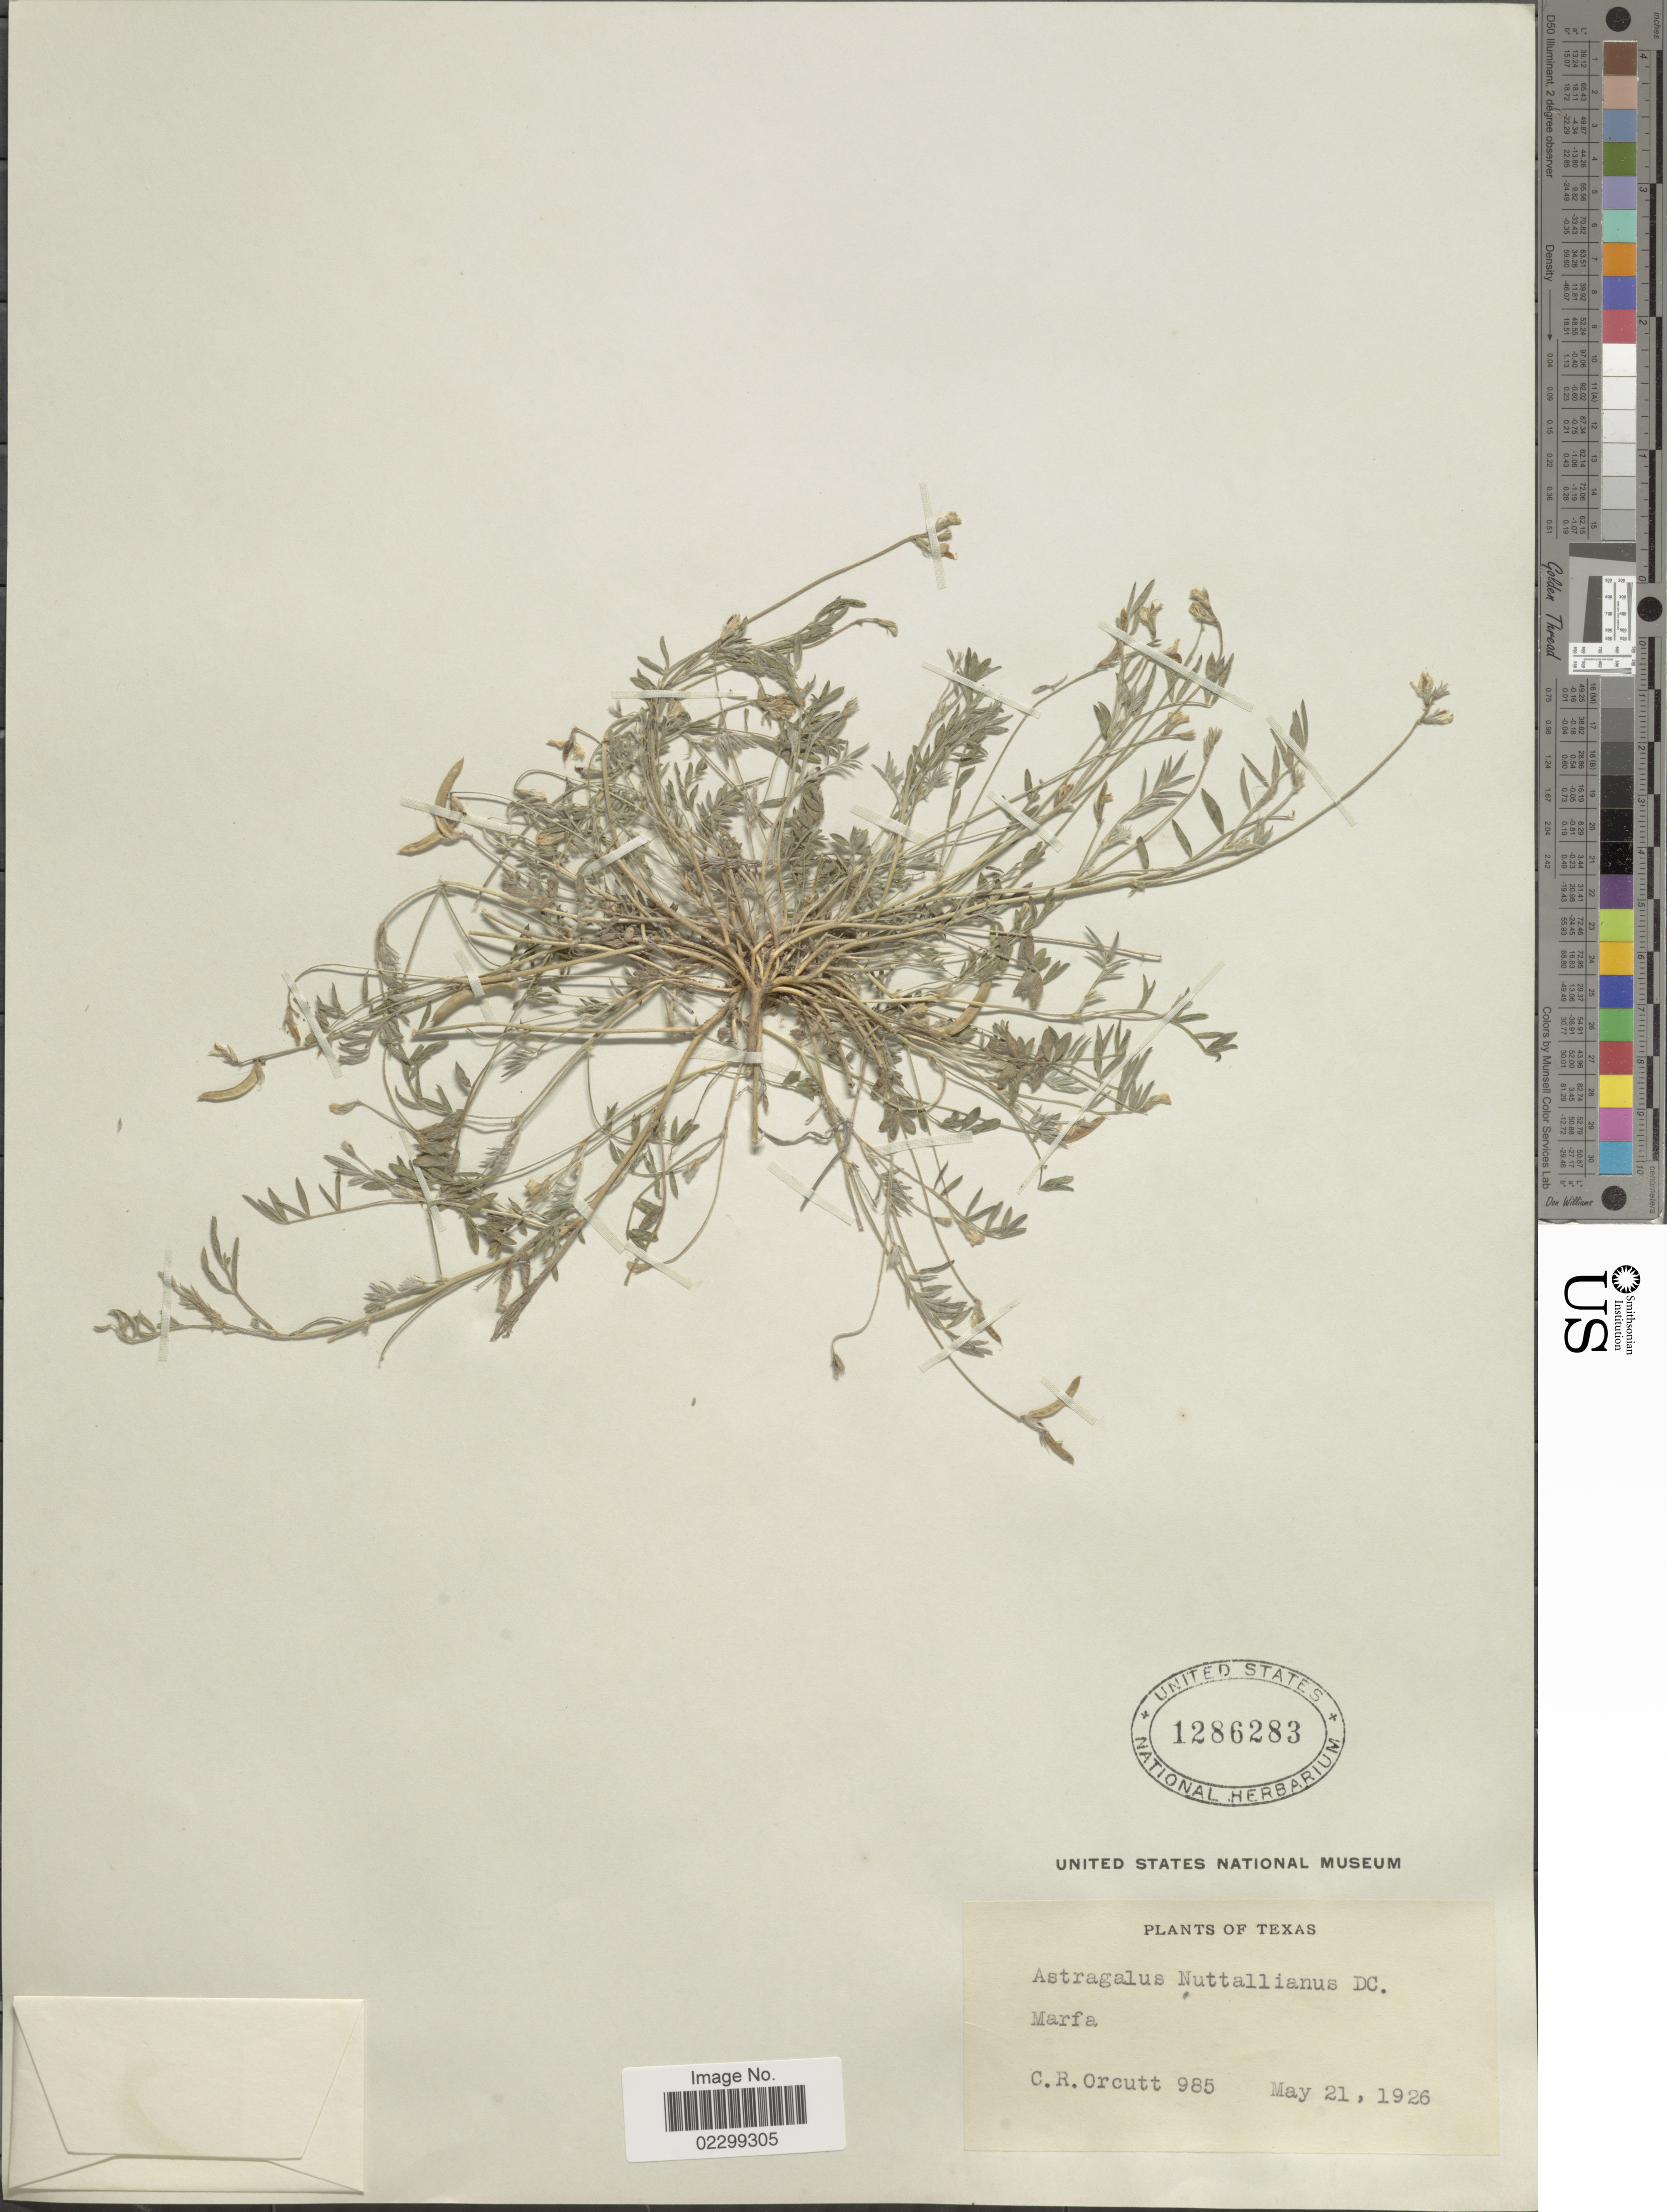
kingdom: Plantae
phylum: Tracheophyta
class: Magnoliopsida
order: Fabales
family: Fabaceae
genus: Astragalus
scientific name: Astragalus austrinus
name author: (Small) O.E. Schulz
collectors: C. R. Orcutt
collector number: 985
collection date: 1926-05-21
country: United States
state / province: Texas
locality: Marfa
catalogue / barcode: US 1286283